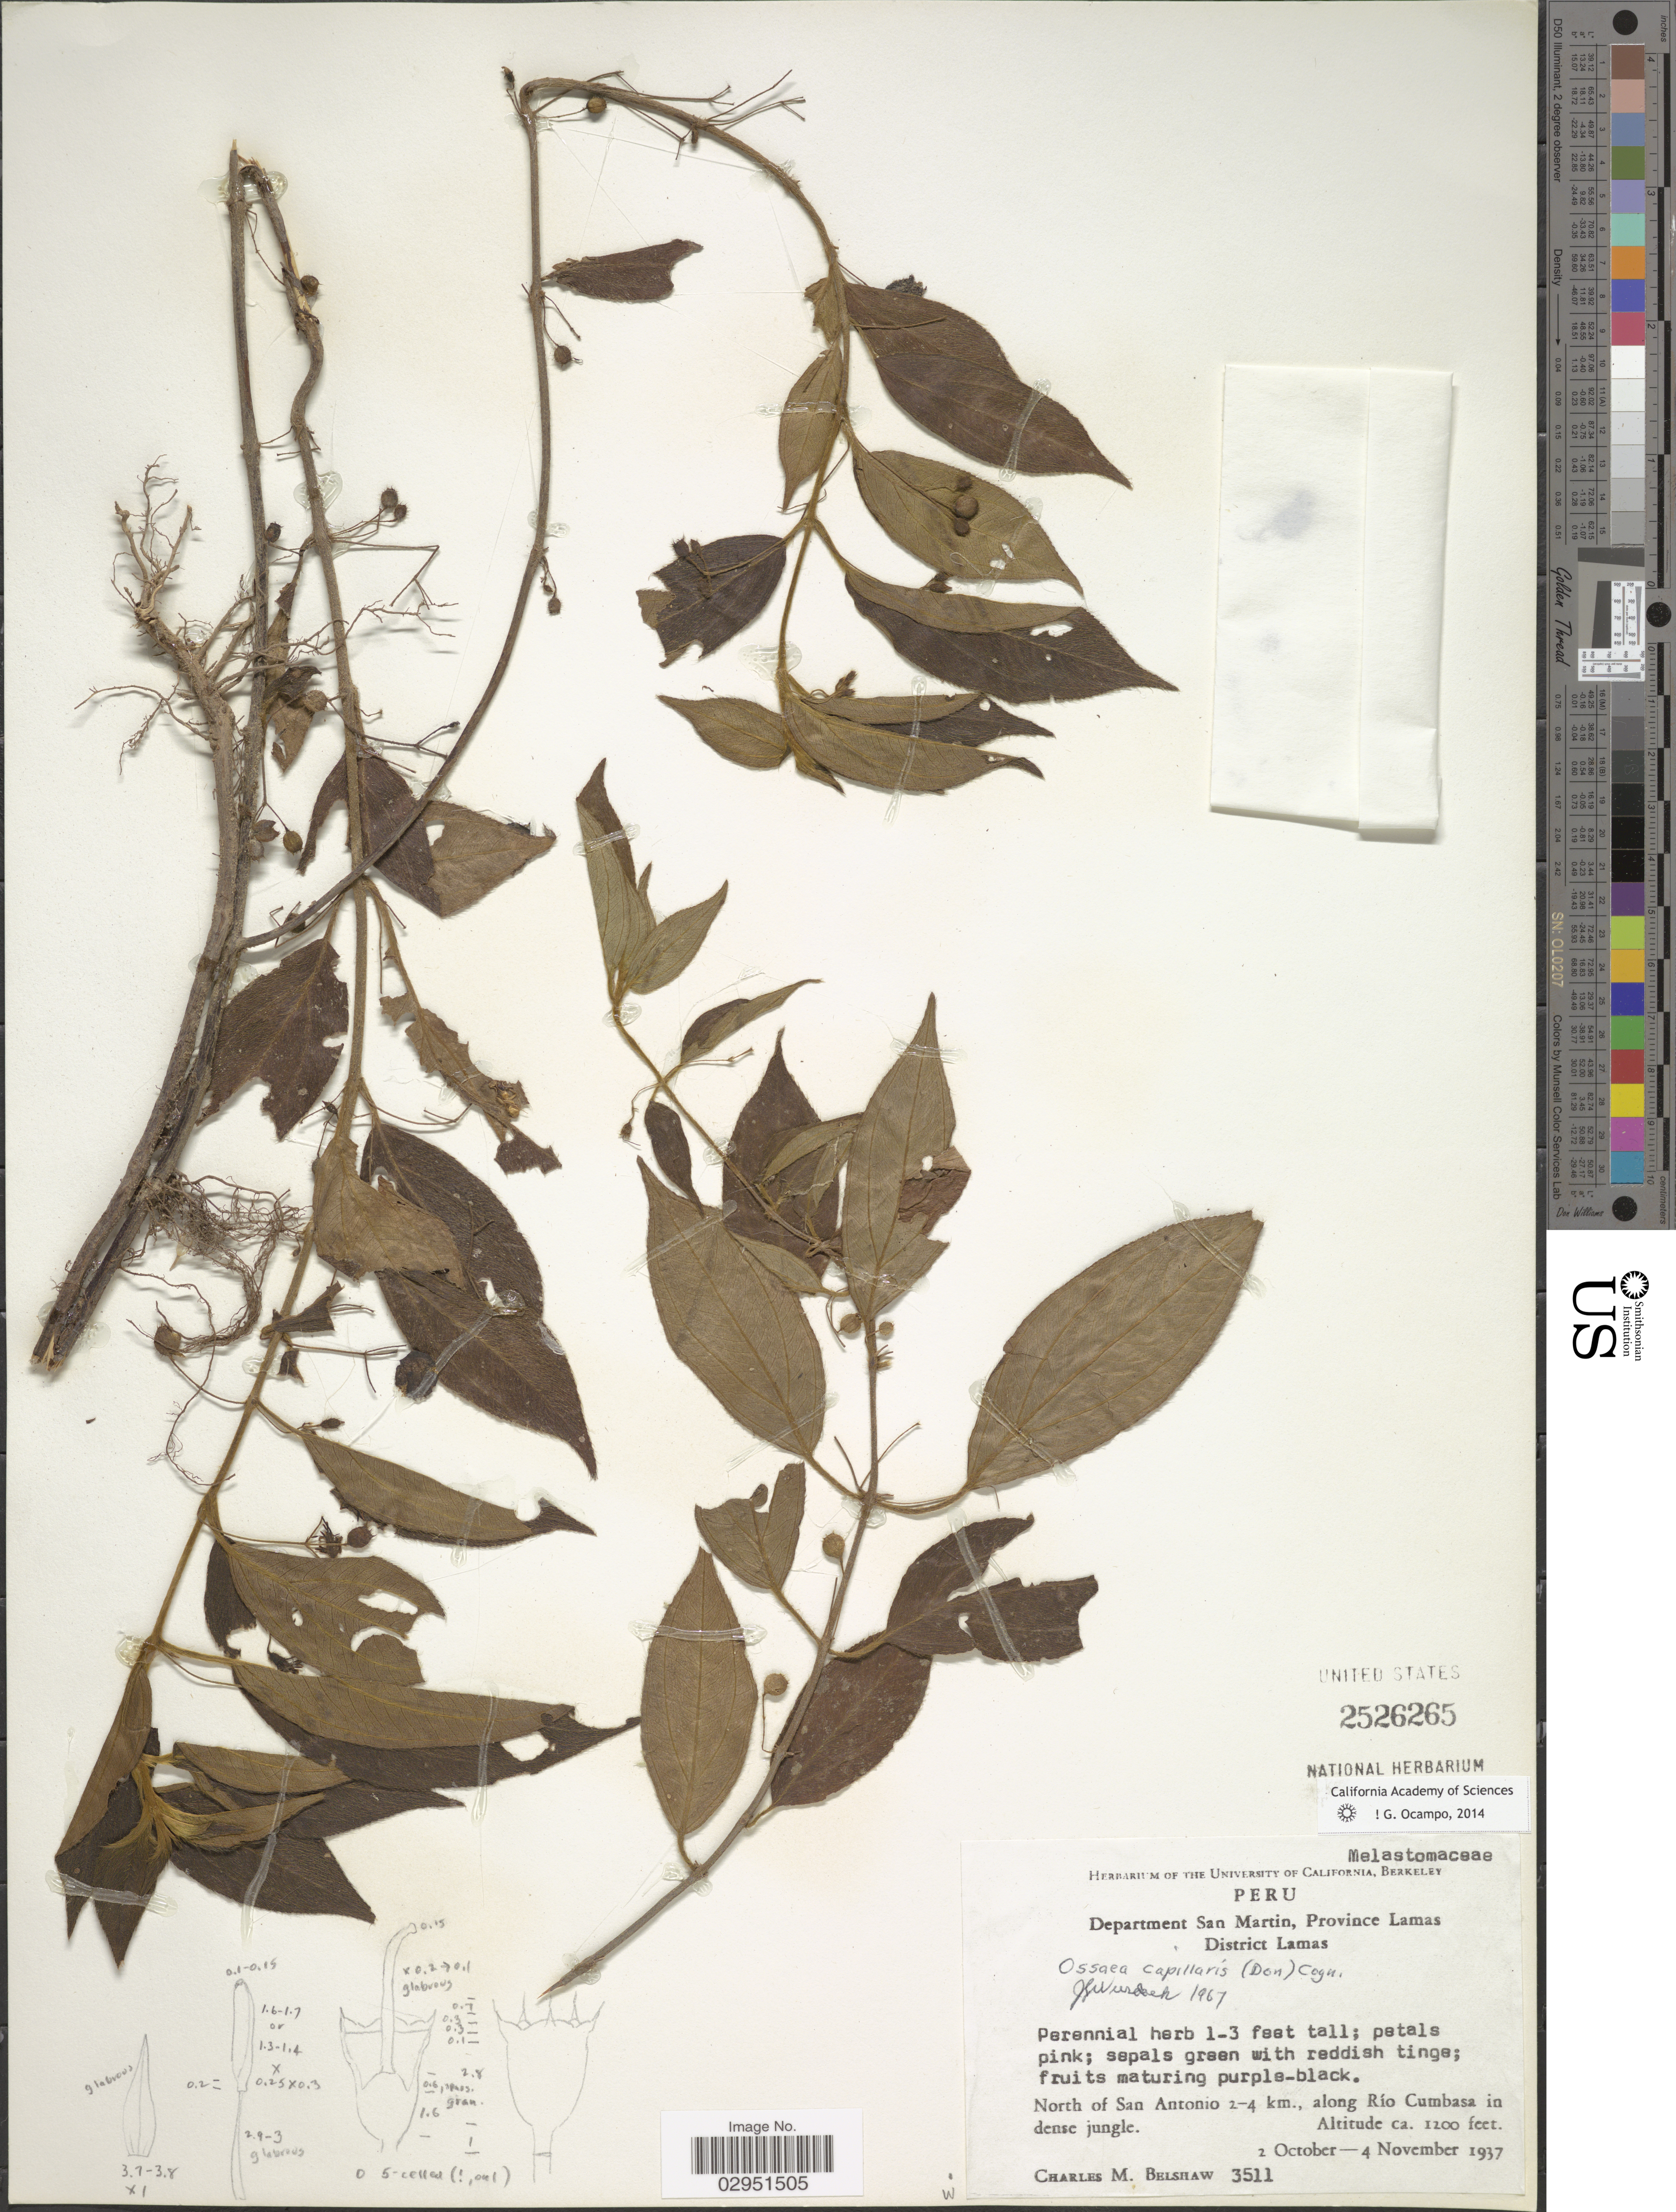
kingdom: Plantae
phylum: Tracheophyta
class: Magnoliopsida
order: Myrtales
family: Melastomataceae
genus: Ossaea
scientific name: Ossaea capillaris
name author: (D. Don) Cogn.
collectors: C. Shaw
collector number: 3511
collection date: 1937-10-02/1937-11-04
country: Peru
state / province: San Martín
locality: Department San Martin, Province Lamas. District Lamas. North of San Antonio 2-4 km., along Río Cumbasa.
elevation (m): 366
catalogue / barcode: US 2526265